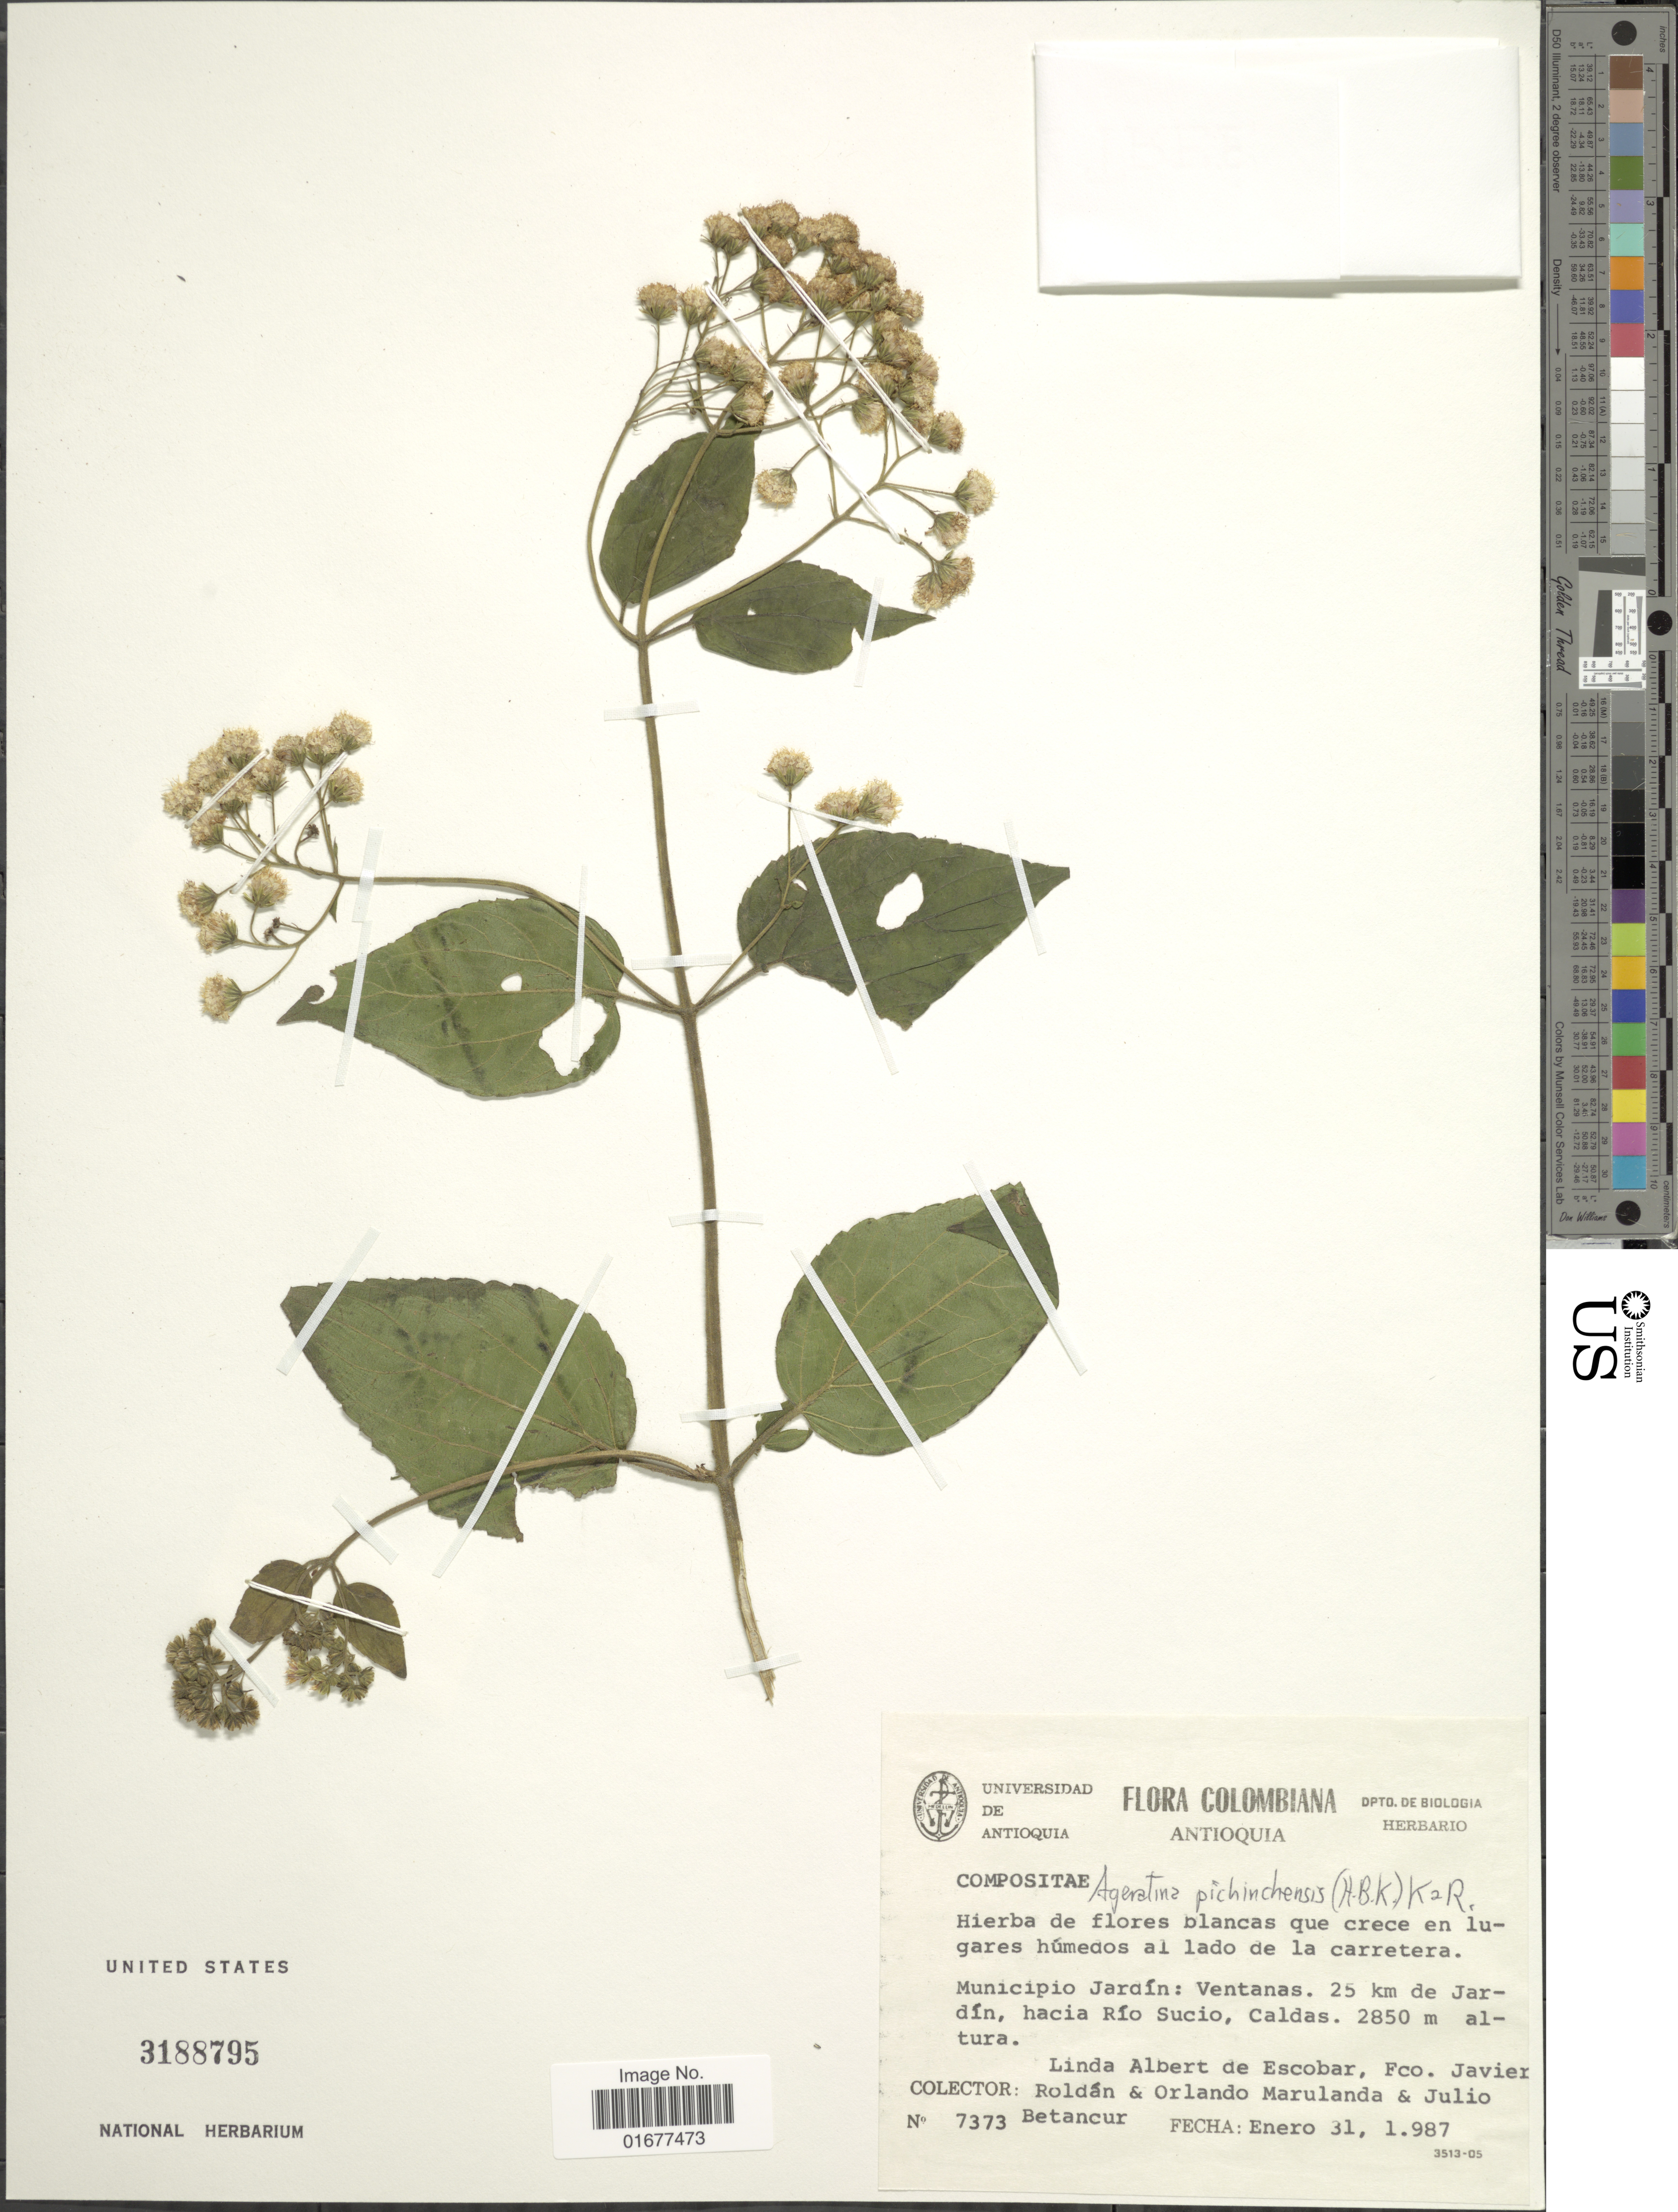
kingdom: Plantae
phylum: Tracheophyta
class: Magnoliopsida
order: Asterales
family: Asteraceae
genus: Ageratina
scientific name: Ageratina pichinchensis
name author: (Kunth) R.M. King & H. Rob.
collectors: L. K. de Escobar, F. J. Roldán, O. Marulanda & J. Betancur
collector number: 7373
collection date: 1987-01-31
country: Colombia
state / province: Antioquia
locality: Municipio Jardin: Ventanas, 25 km de Jardin, hacia Rio Sucio, Caldas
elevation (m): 2850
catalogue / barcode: US 3188795